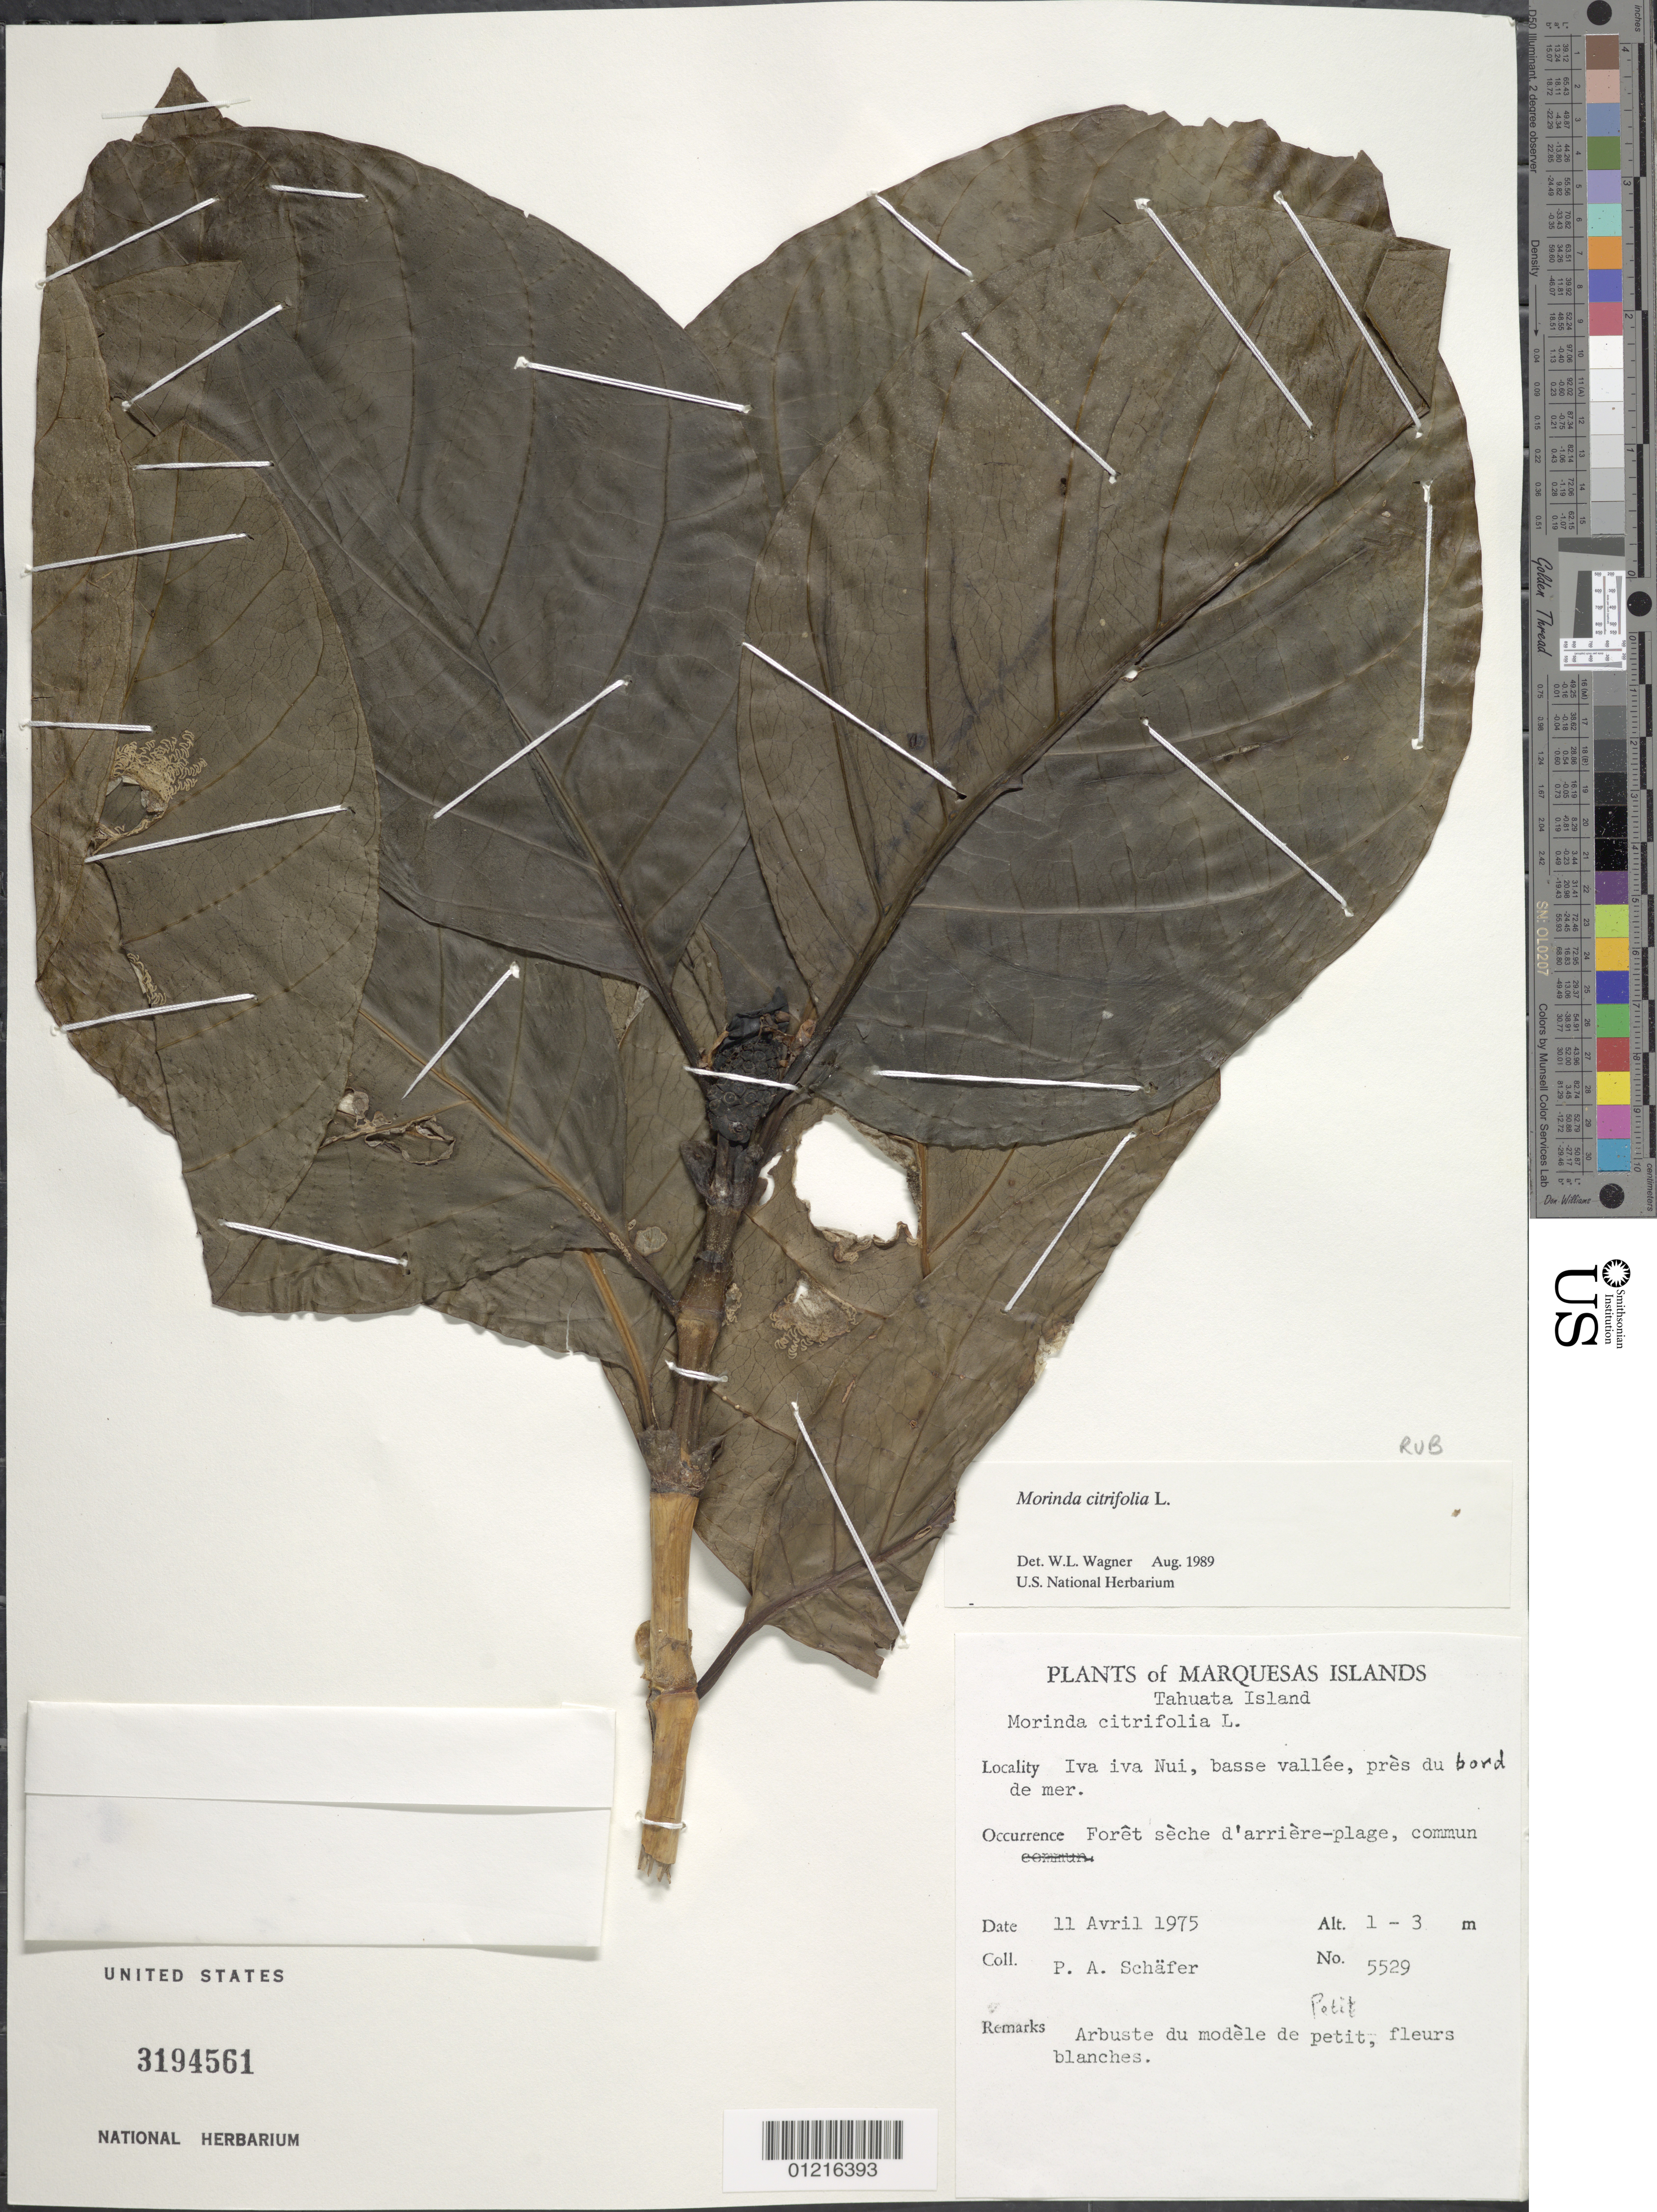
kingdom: Plantae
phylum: Tracheophyta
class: Magnoliopsida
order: Gentianales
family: Rubiaceae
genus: Morinda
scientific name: Morinda citrifolia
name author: L.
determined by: Wagner, W. L., (BOT), Smithsonian Institution - National Museum of Natural History (UNITED STATES)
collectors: P. A. Schäfer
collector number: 5529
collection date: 1975-04-11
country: French Polynesia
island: Tahuata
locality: Iva iva Nui, basse vallée, près du bord de mer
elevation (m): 1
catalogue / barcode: US 3194561